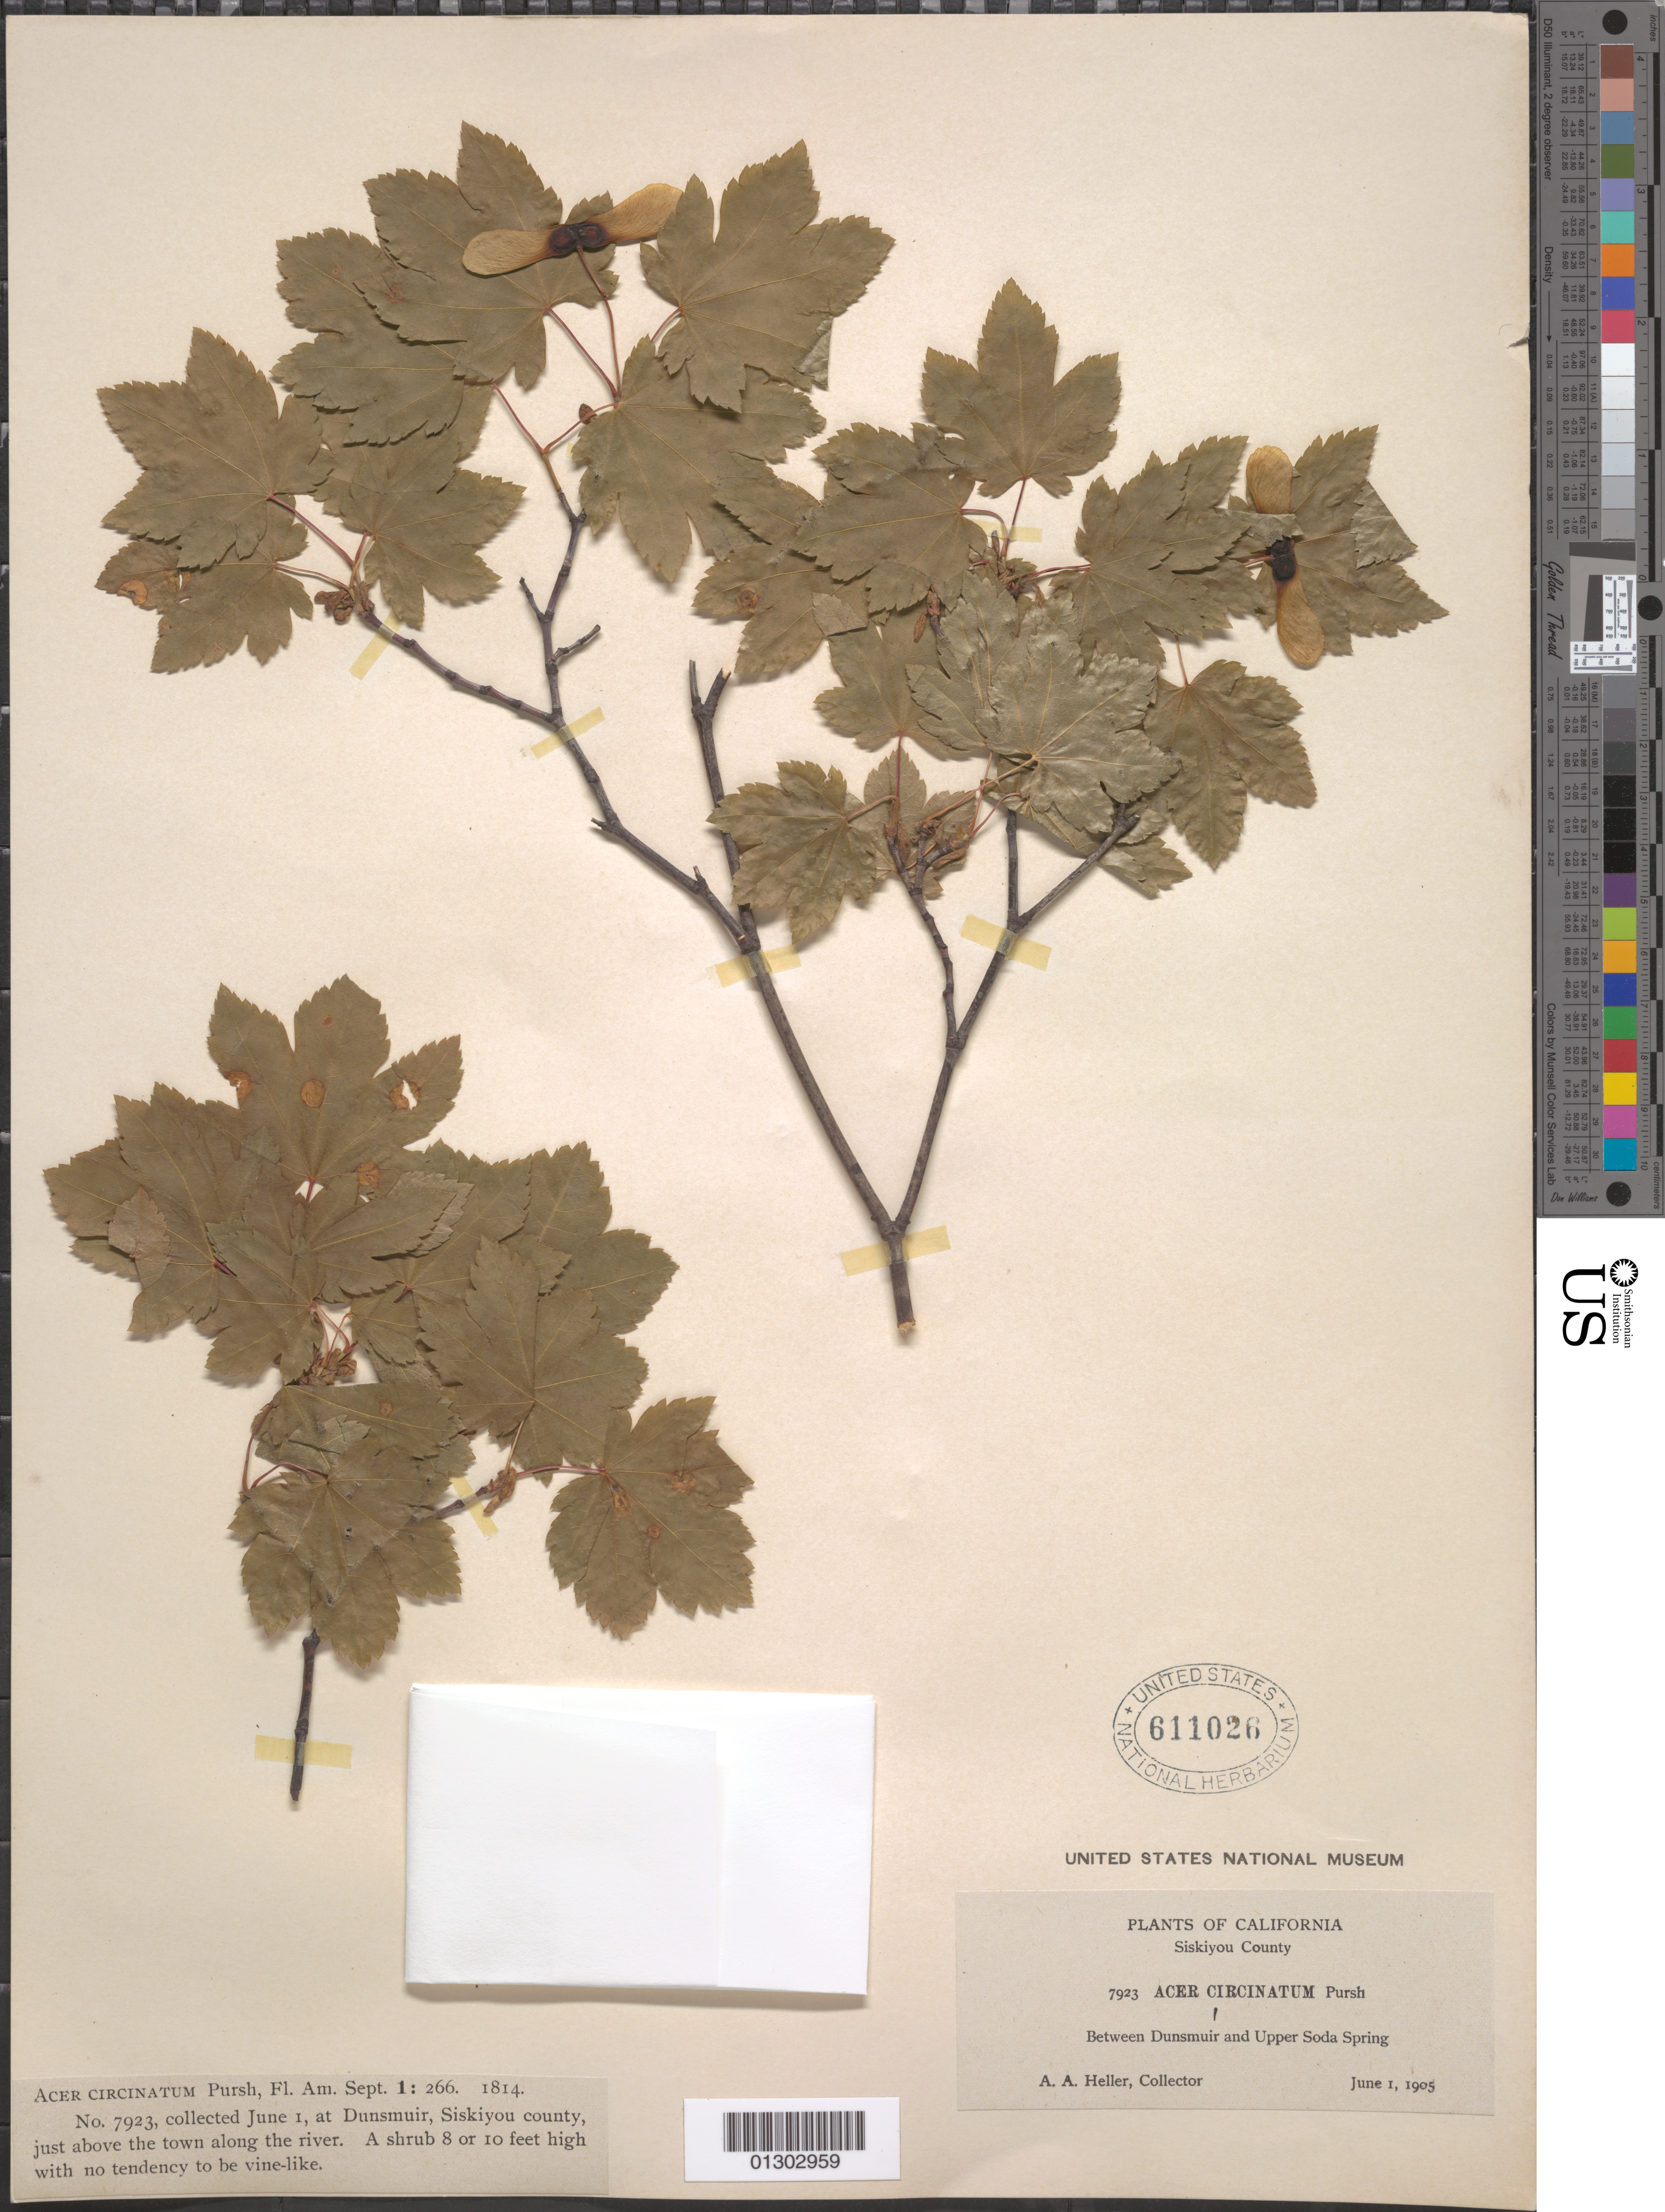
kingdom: Plantae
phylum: Tracheophyta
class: Magnoliopsida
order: Sapindales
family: Sapindaceae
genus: Acer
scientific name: Acer circinatum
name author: Pursh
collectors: A. A. Heller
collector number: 7923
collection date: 1905-06-01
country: United States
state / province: California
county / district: Siskiyou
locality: Siskiyou County, Dunsmuir, just above the town along the river. Between Dunsmuir and Upper Soda Spring.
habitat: Along river.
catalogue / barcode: US 611026